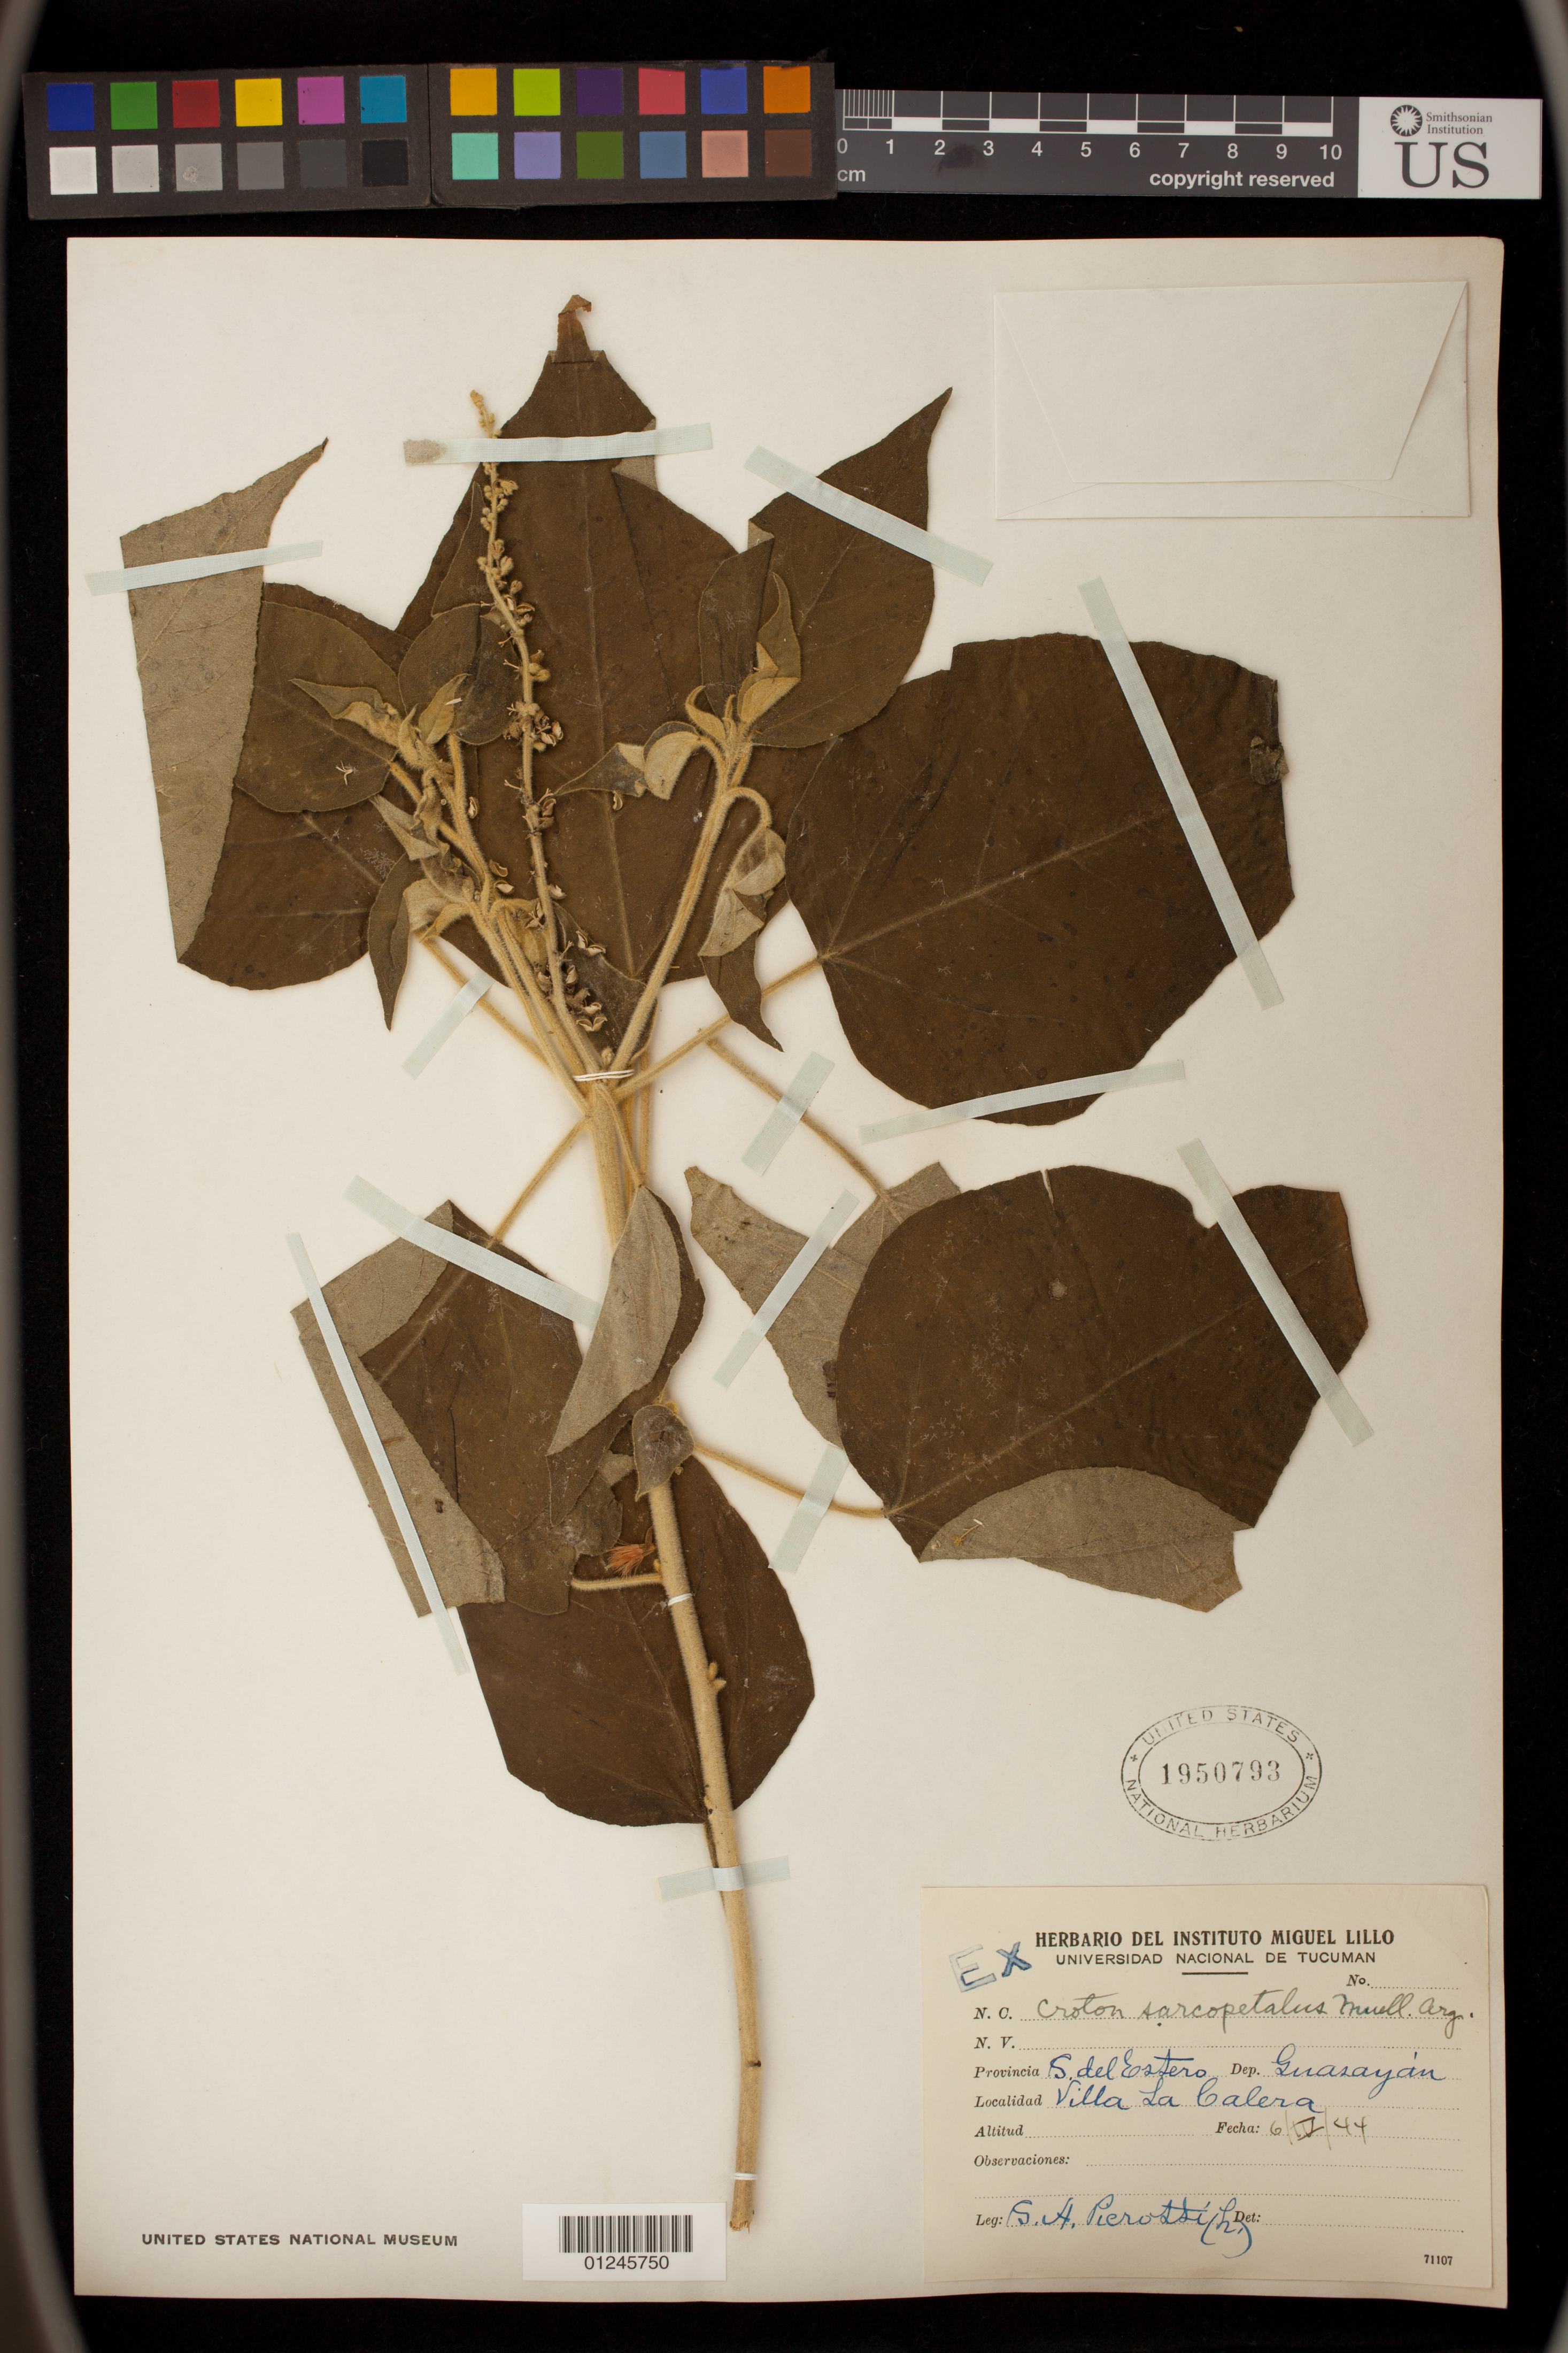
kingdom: Plantae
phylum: Tracheophyta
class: Magnoliopsida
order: Malpighiales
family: Euphorbiaceae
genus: Croton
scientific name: Croton sarcopetalus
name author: Müll. Arg.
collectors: S. A. Pierotti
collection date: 1944-04-06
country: Argentina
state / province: Santiago del Estero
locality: Dep. Guasayan.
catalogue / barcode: US 1950793